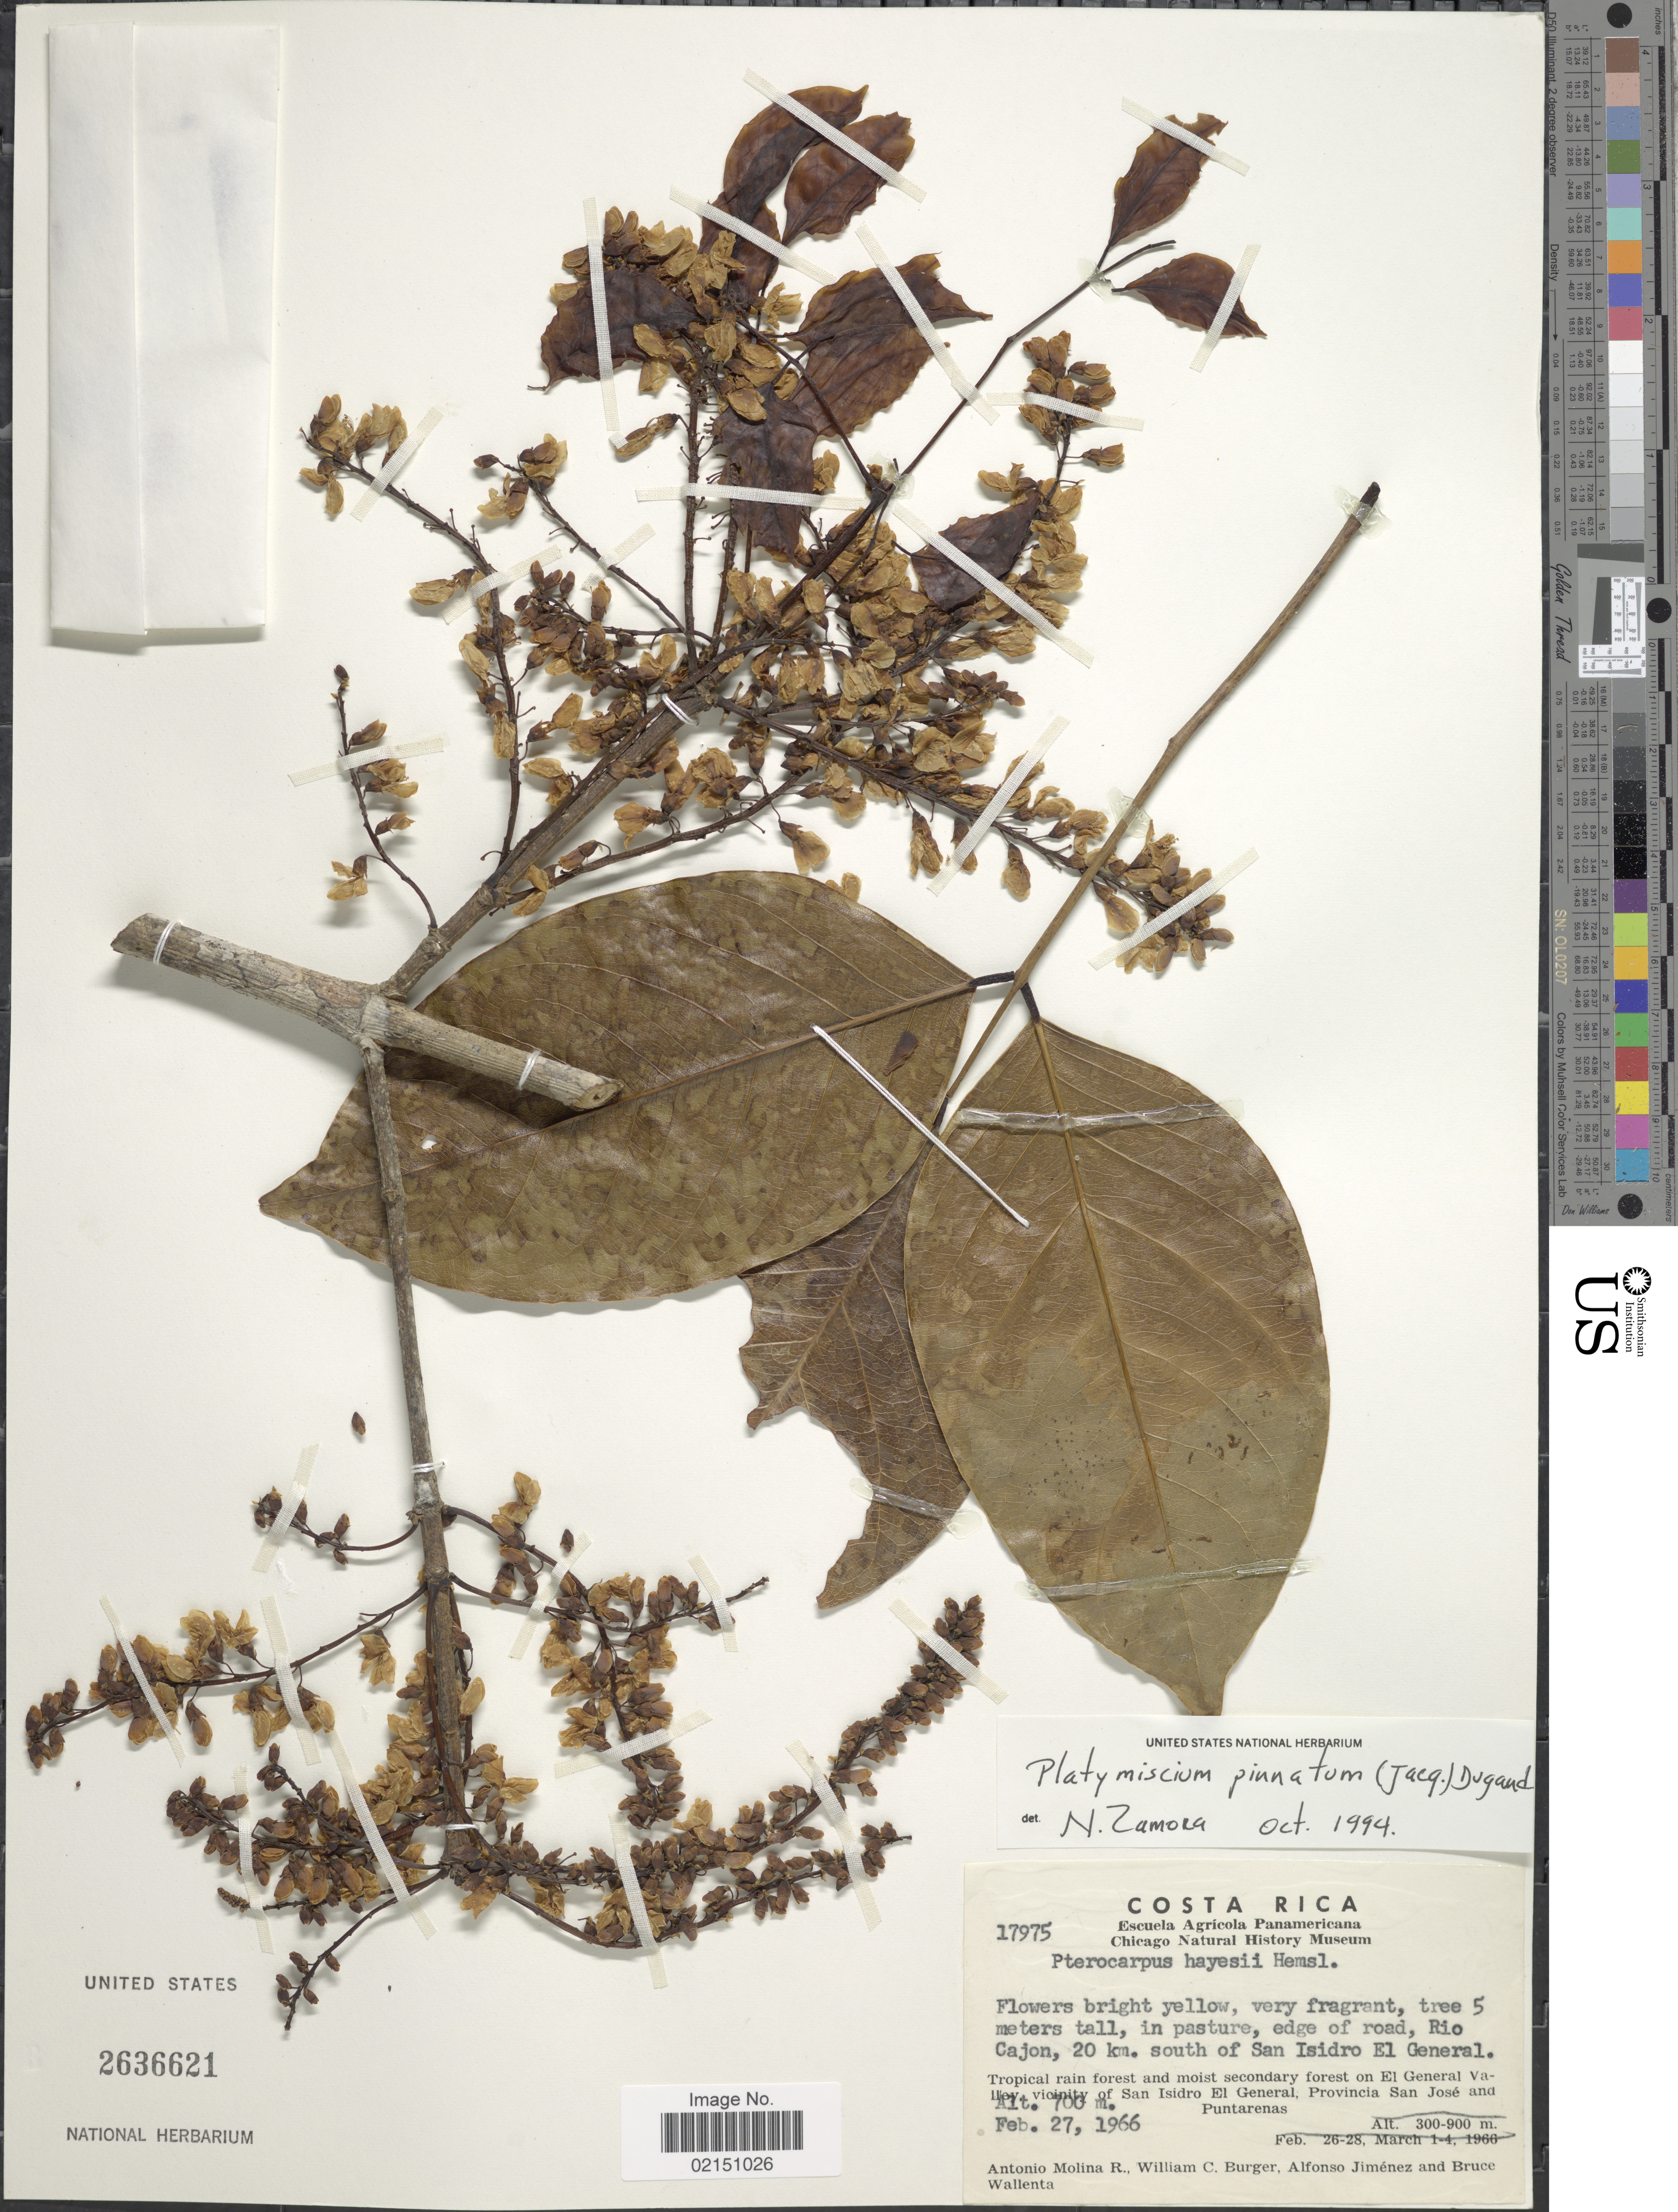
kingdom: Plantae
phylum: Tracheophyta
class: Magnoliopsida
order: Fabales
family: Fabaceae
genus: Platymiscium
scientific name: Platymiscium pinnatum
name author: (Jacq.) Dugand G.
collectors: A. Molina R., W. Burger, A. Jiménez & B. Wallenta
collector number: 17975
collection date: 1966-02-27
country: Costa Rica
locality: In pasture, edge of road, Rio Cajon, 20 km south of San Isidro EL General, Tropical rain forest and moist secondary forest on El General Valley, vicinity of San Isidro El General, Provincia San José and Puntarenas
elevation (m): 700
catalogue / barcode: US 2636621